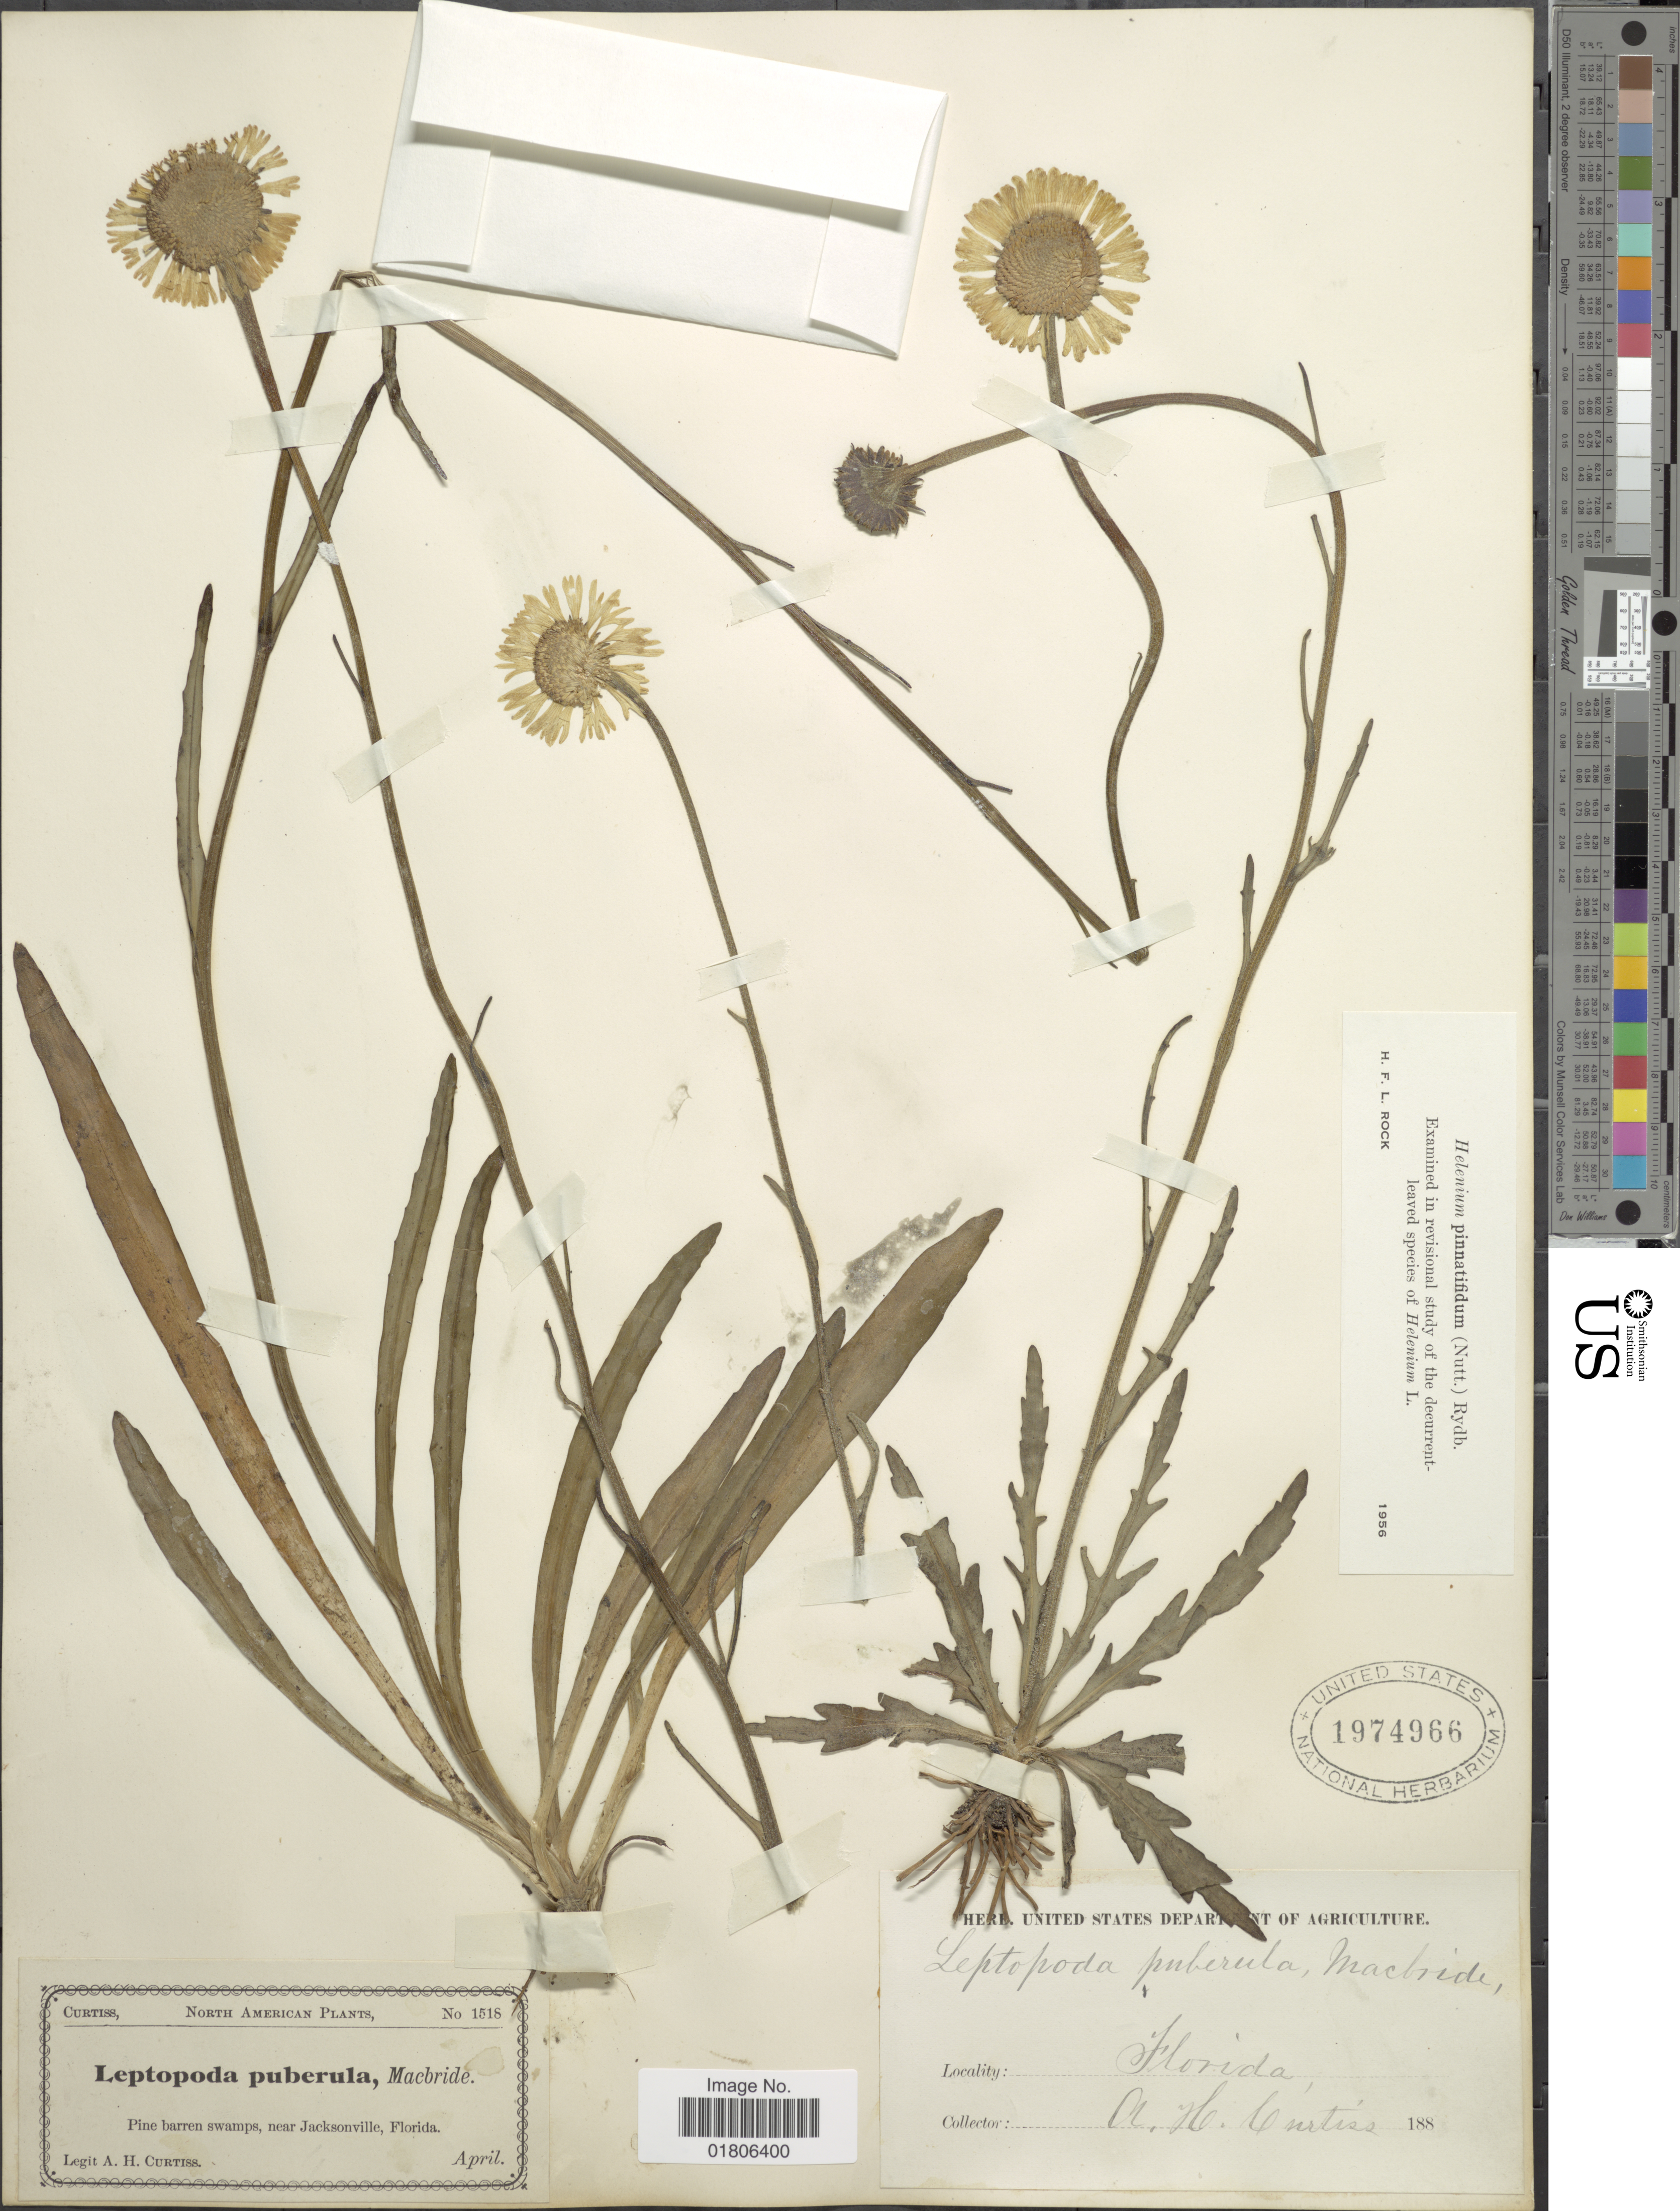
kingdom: Plantae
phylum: Tracheophyta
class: Magnoliopsida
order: Asterales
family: Asteraceae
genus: Helenium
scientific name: Helenium pinnatifidum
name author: (Schwein. ex Nutt.) Rydb.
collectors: A. H. Curtiss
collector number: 1518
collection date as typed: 188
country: United States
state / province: Florida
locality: Pine barren swamps, near Jacksonville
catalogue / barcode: US 1974966